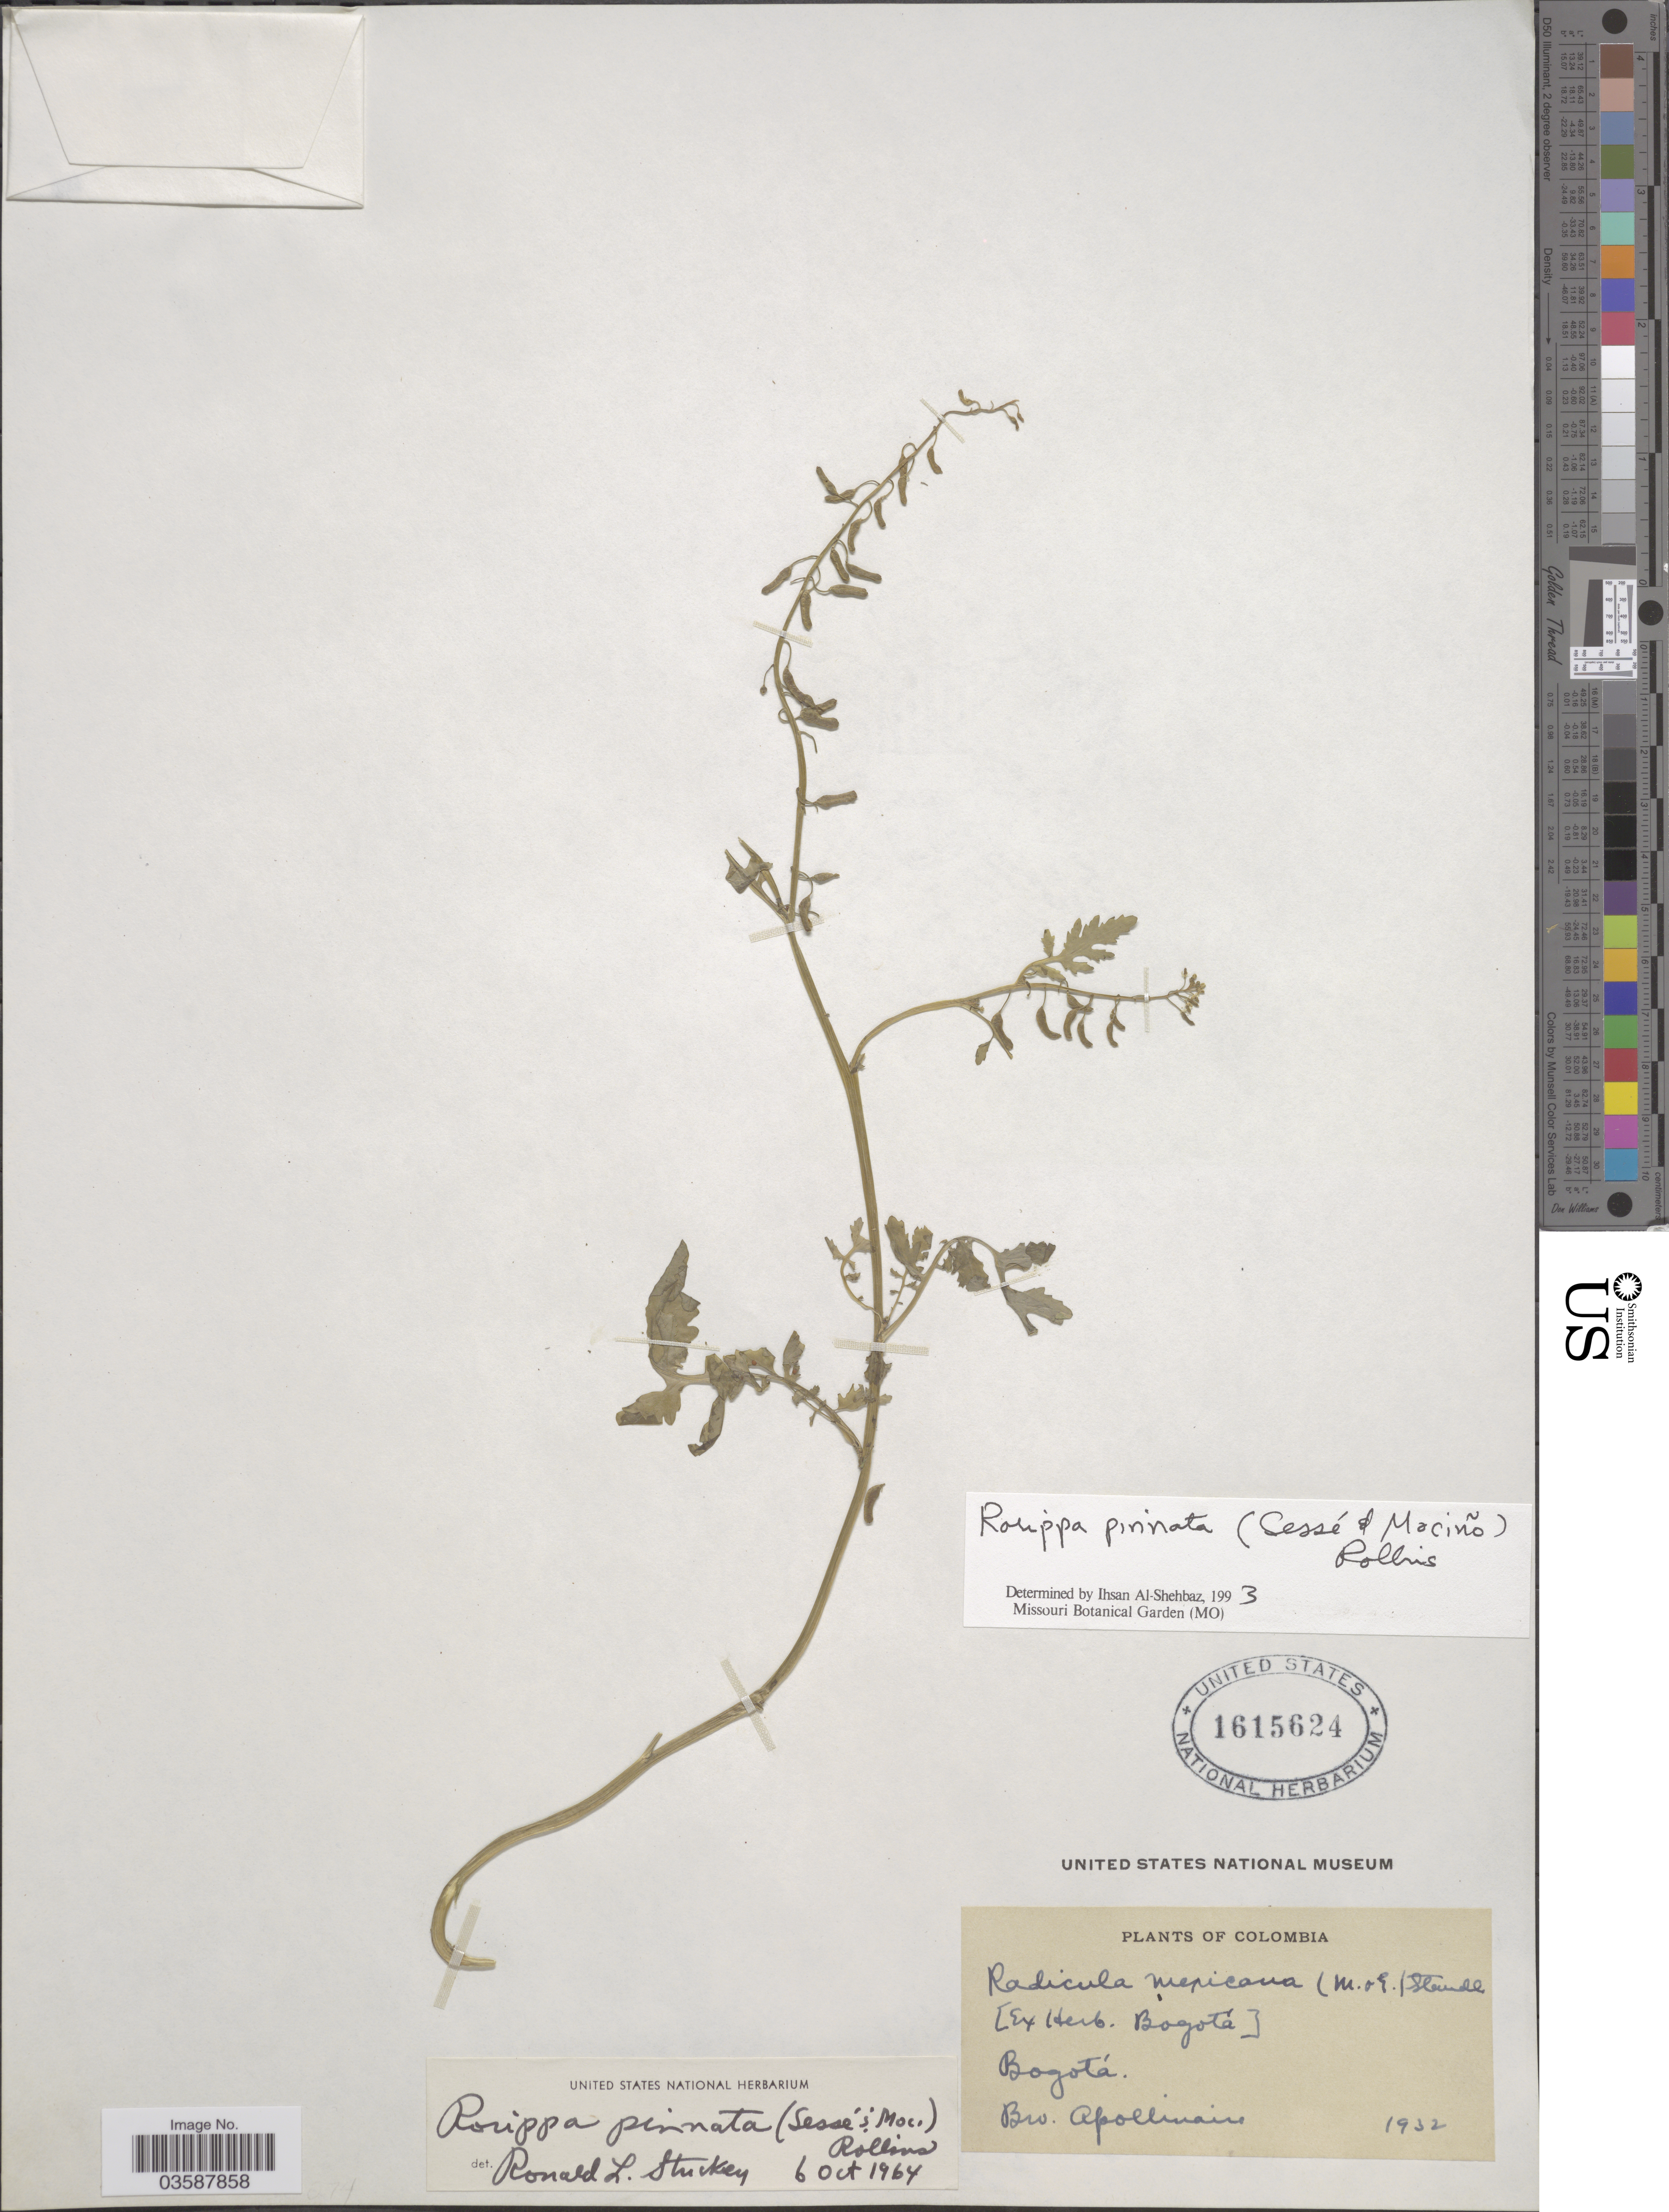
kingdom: Plantae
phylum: Tracheophyta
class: Magnoliopsida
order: Brassicales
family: Brassicaceae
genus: Rorippa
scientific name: Rorippa pinnata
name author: (Sessé & Moc.) Rollins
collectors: Bro. Apollinaire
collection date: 1932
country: Colombia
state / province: Bogota D.C.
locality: Bogotá.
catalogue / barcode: US 1615624